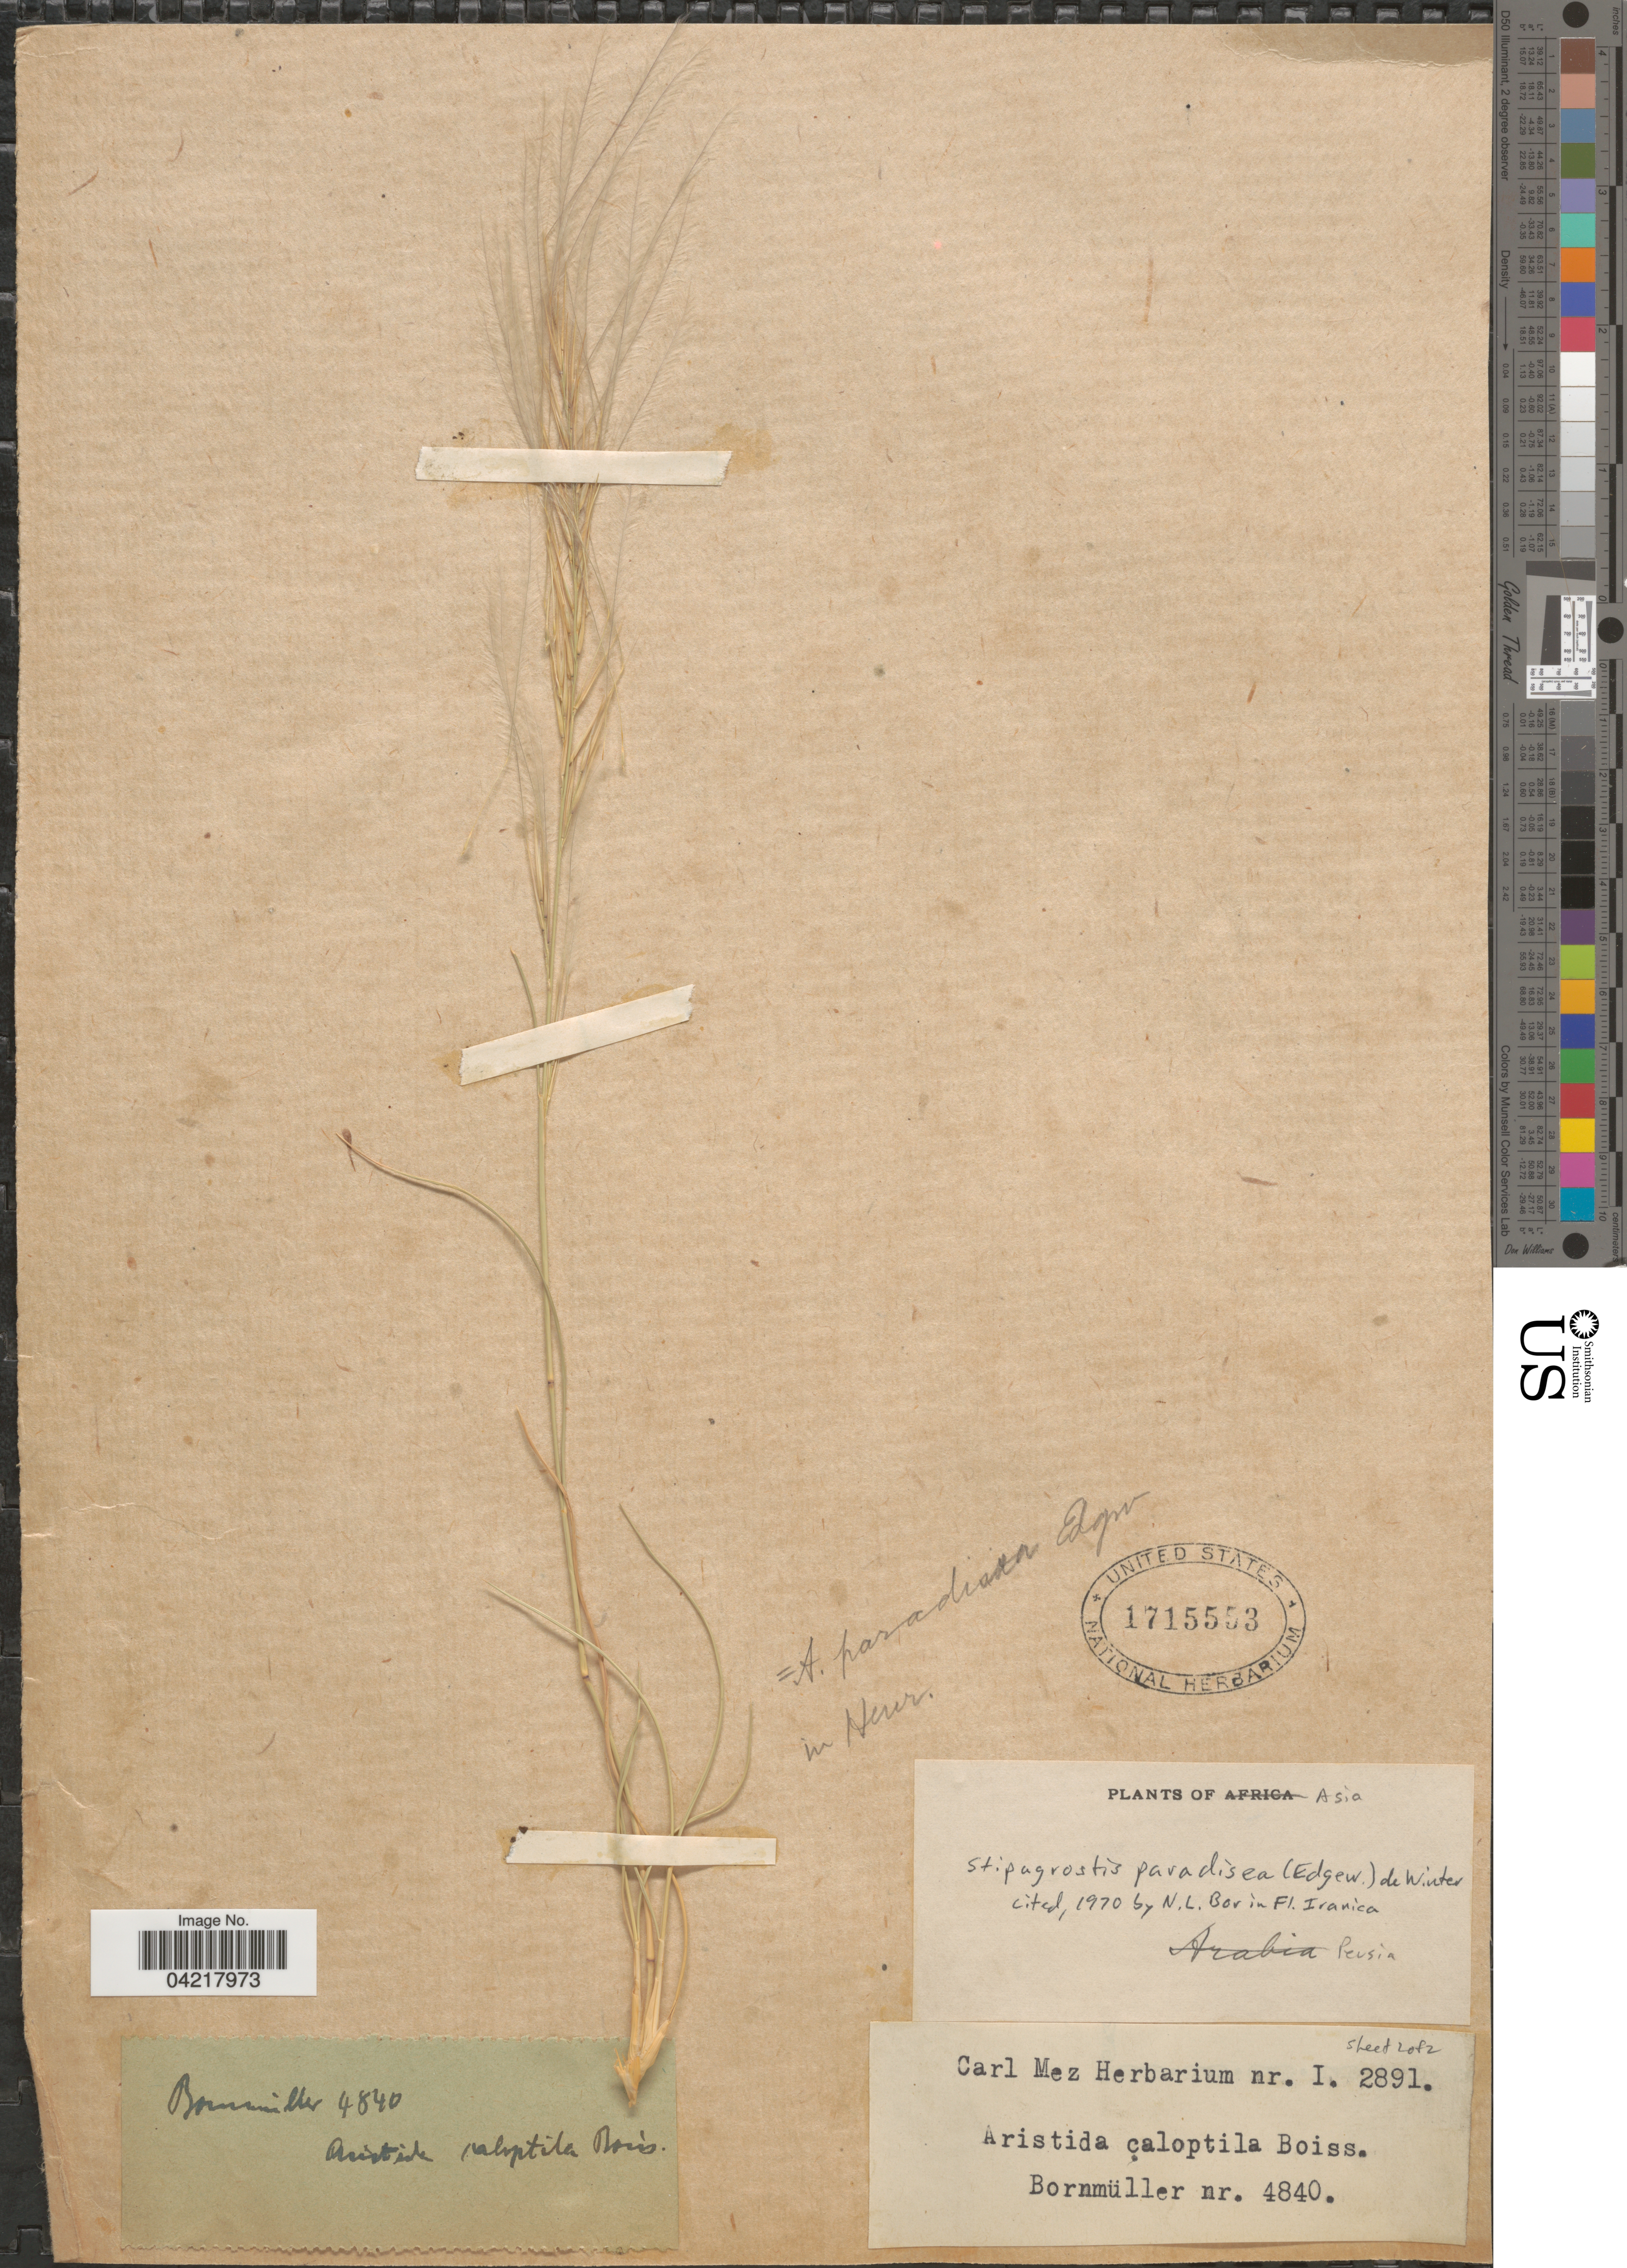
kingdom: Plantae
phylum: Tracheophyta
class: Liliopsida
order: Poales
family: Poaceae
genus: Stipagrostis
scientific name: Stipagrostis paradisea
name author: (Edgew.) De Winter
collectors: Bornmüller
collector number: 4840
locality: Asia.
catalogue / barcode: US 1715553